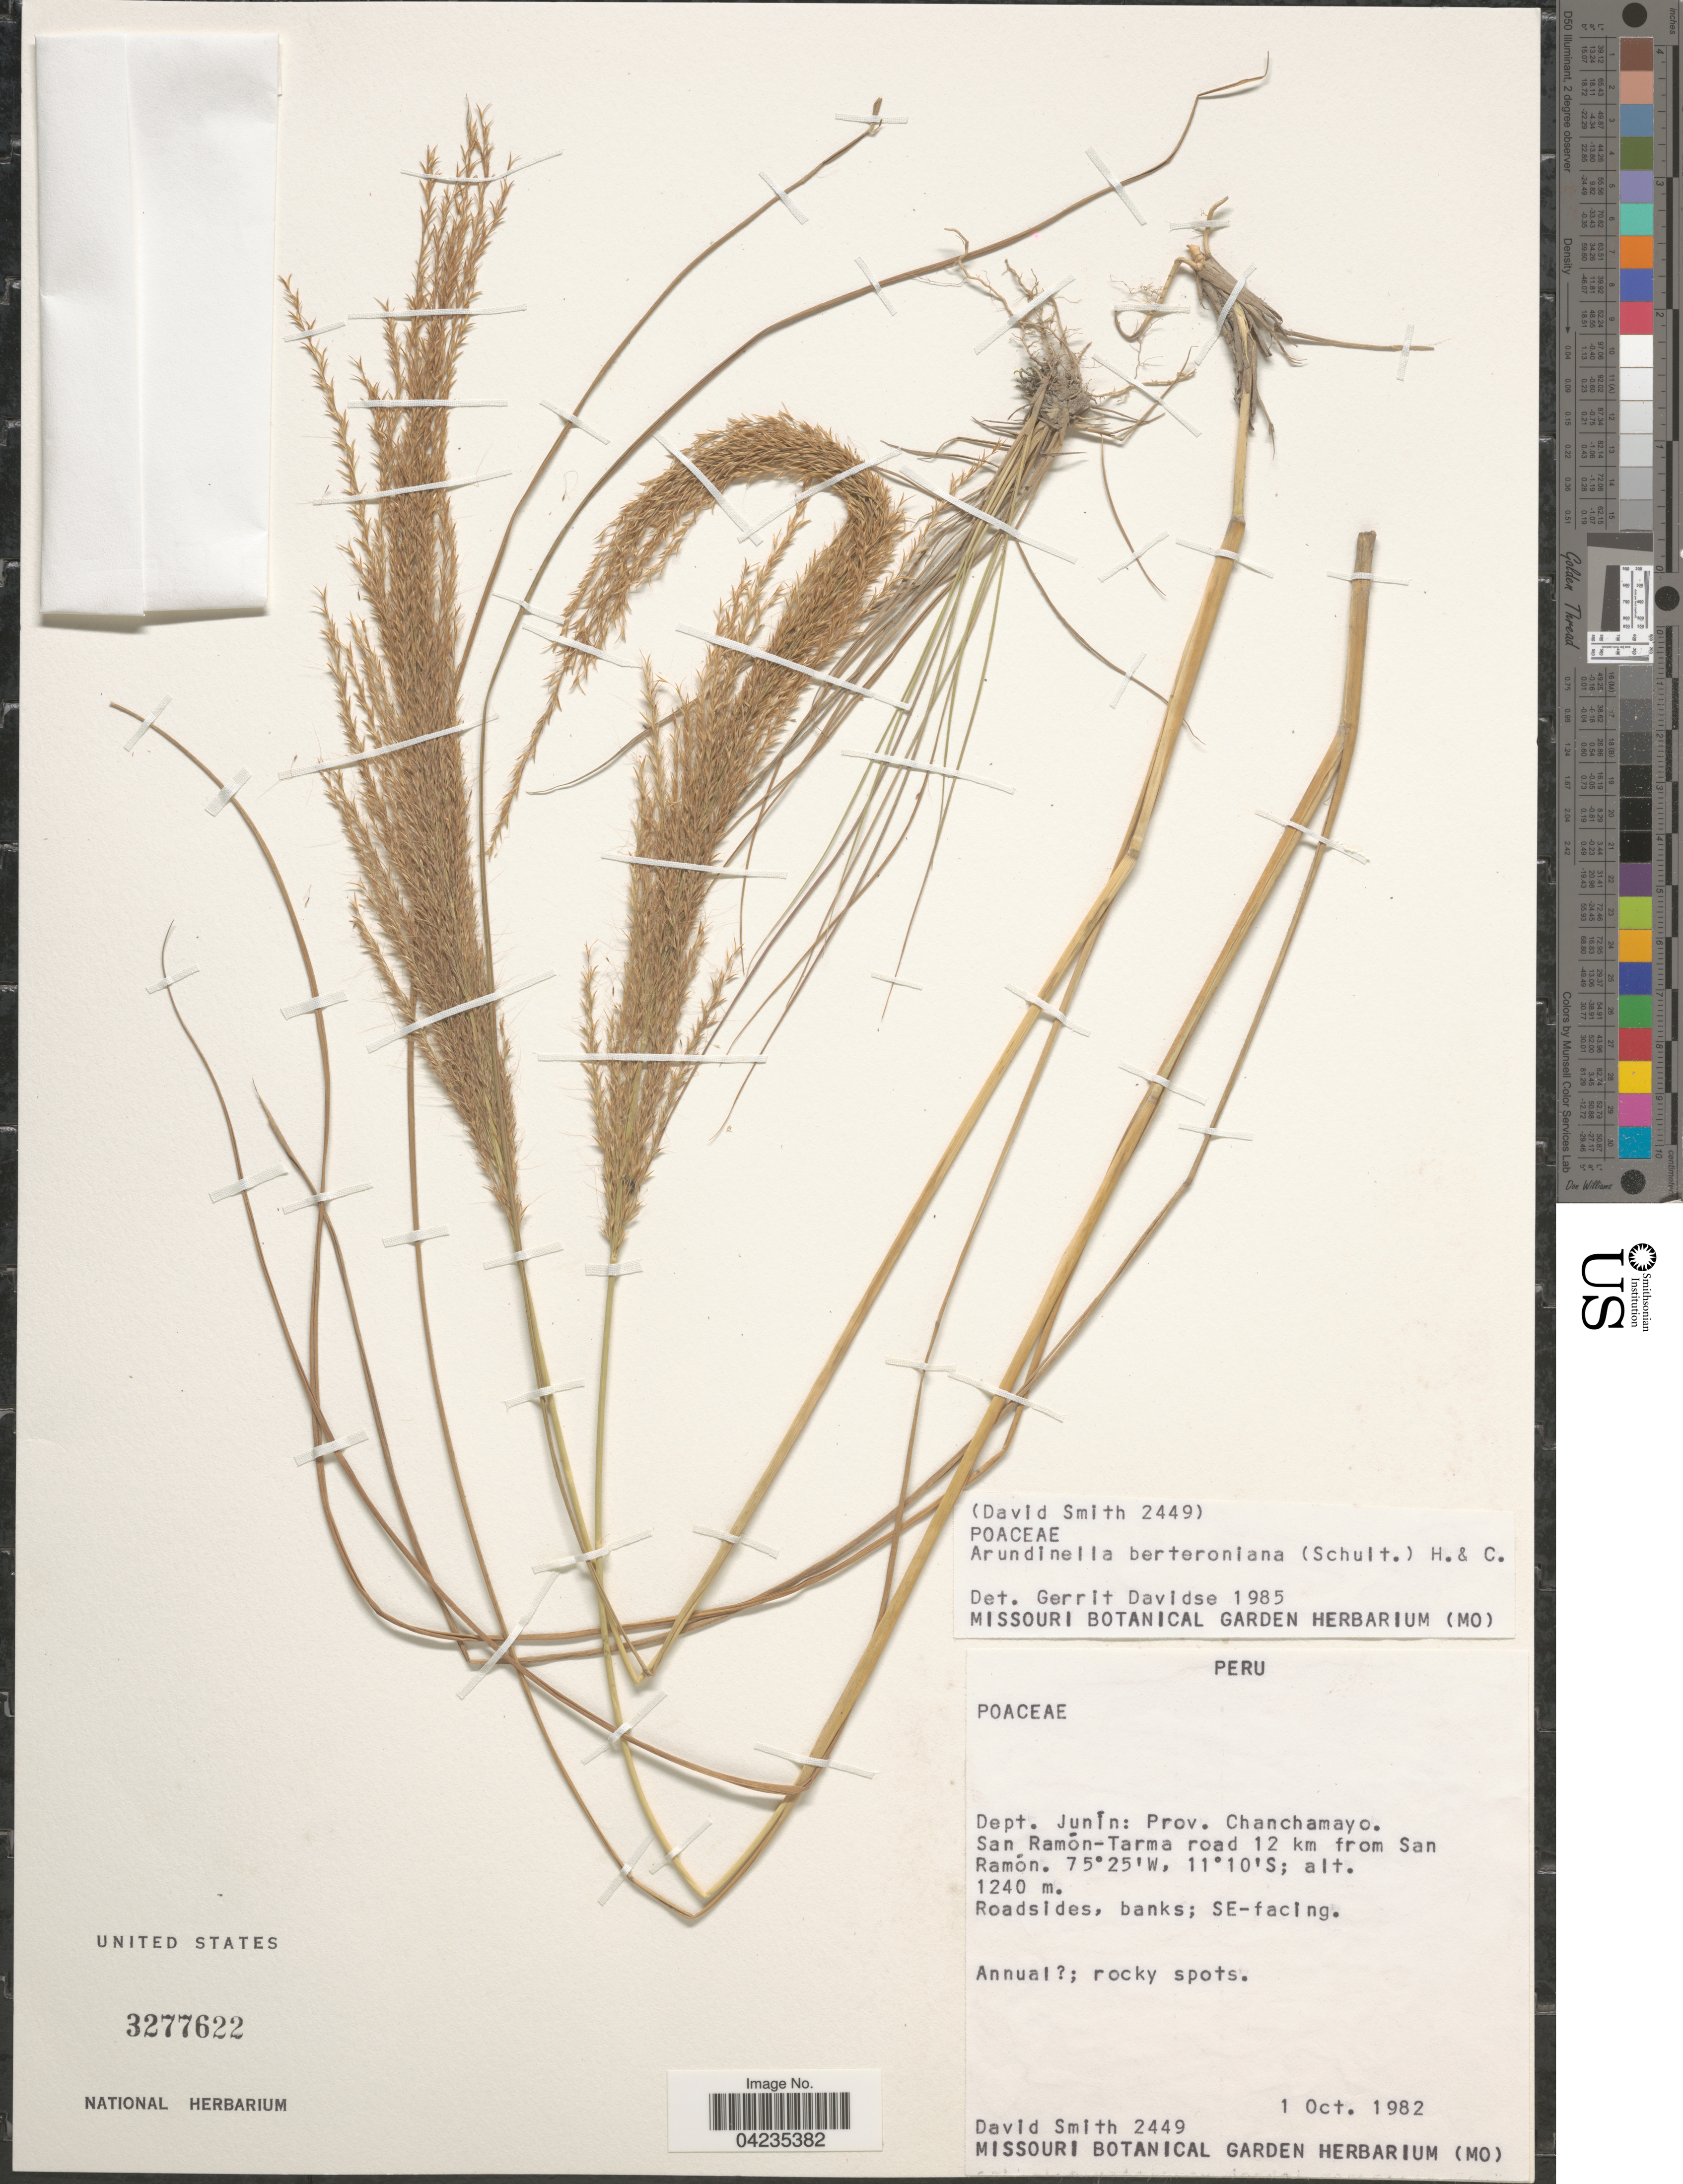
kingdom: Plantae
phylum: Tracheophyta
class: Liliopsida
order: Poales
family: Poaceae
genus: Arundinella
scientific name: Arundinella berteroniana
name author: (Schult.) Hitchc. & Chase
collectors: D. C. Smith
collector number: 2449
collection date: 1982-10-01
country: Peru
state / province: Junín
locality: Dept. Junín: Prov. Chanchamayo. San Ramón-Tarma road 12 km from San Ramón. Roadsides, banks; SE-facing.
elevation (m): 1240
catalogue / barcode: US 3277622